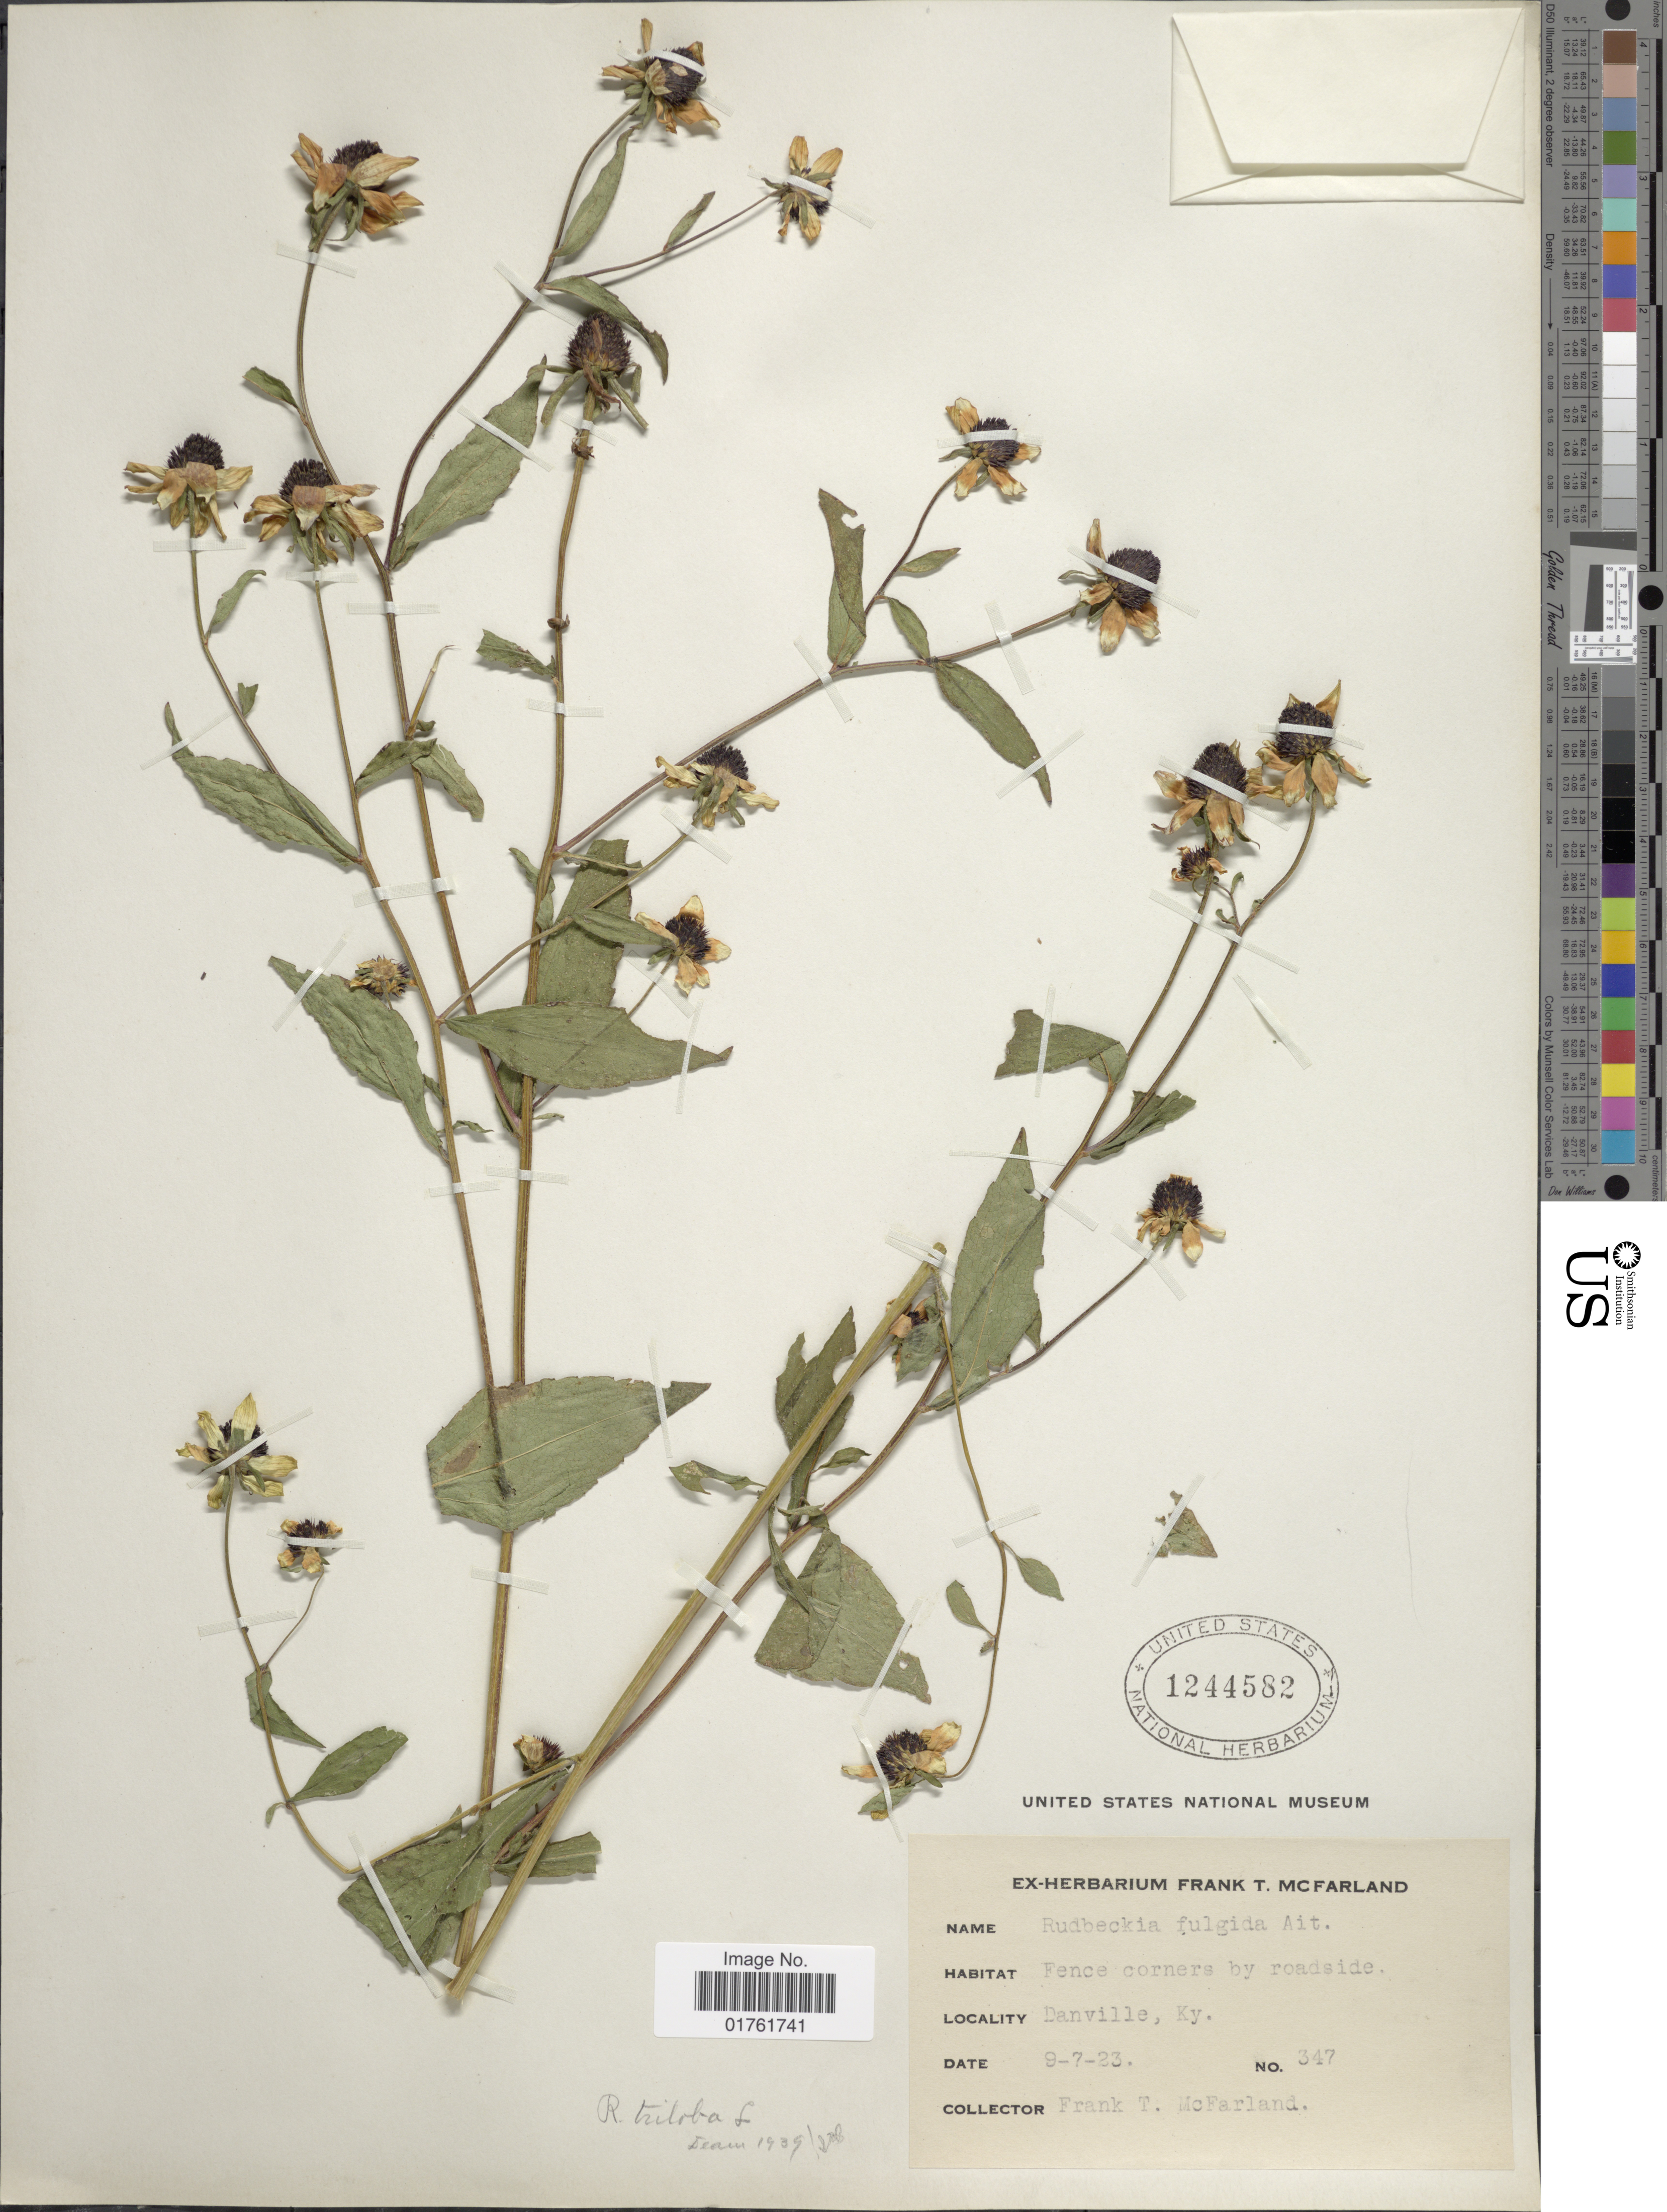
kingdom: Plantae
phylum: Tracheophyta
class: Magnoliopsida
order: Asterales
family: Asteraceae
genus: Rudbeckia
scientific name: Rudbeckia triloba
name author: L.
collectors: F. McFarland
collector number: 347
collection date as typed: Transcribed d/m/y: 7/9/23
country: United States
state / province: Kentucky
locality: Fence corners by roadside, Danville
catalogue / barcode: US 1244582